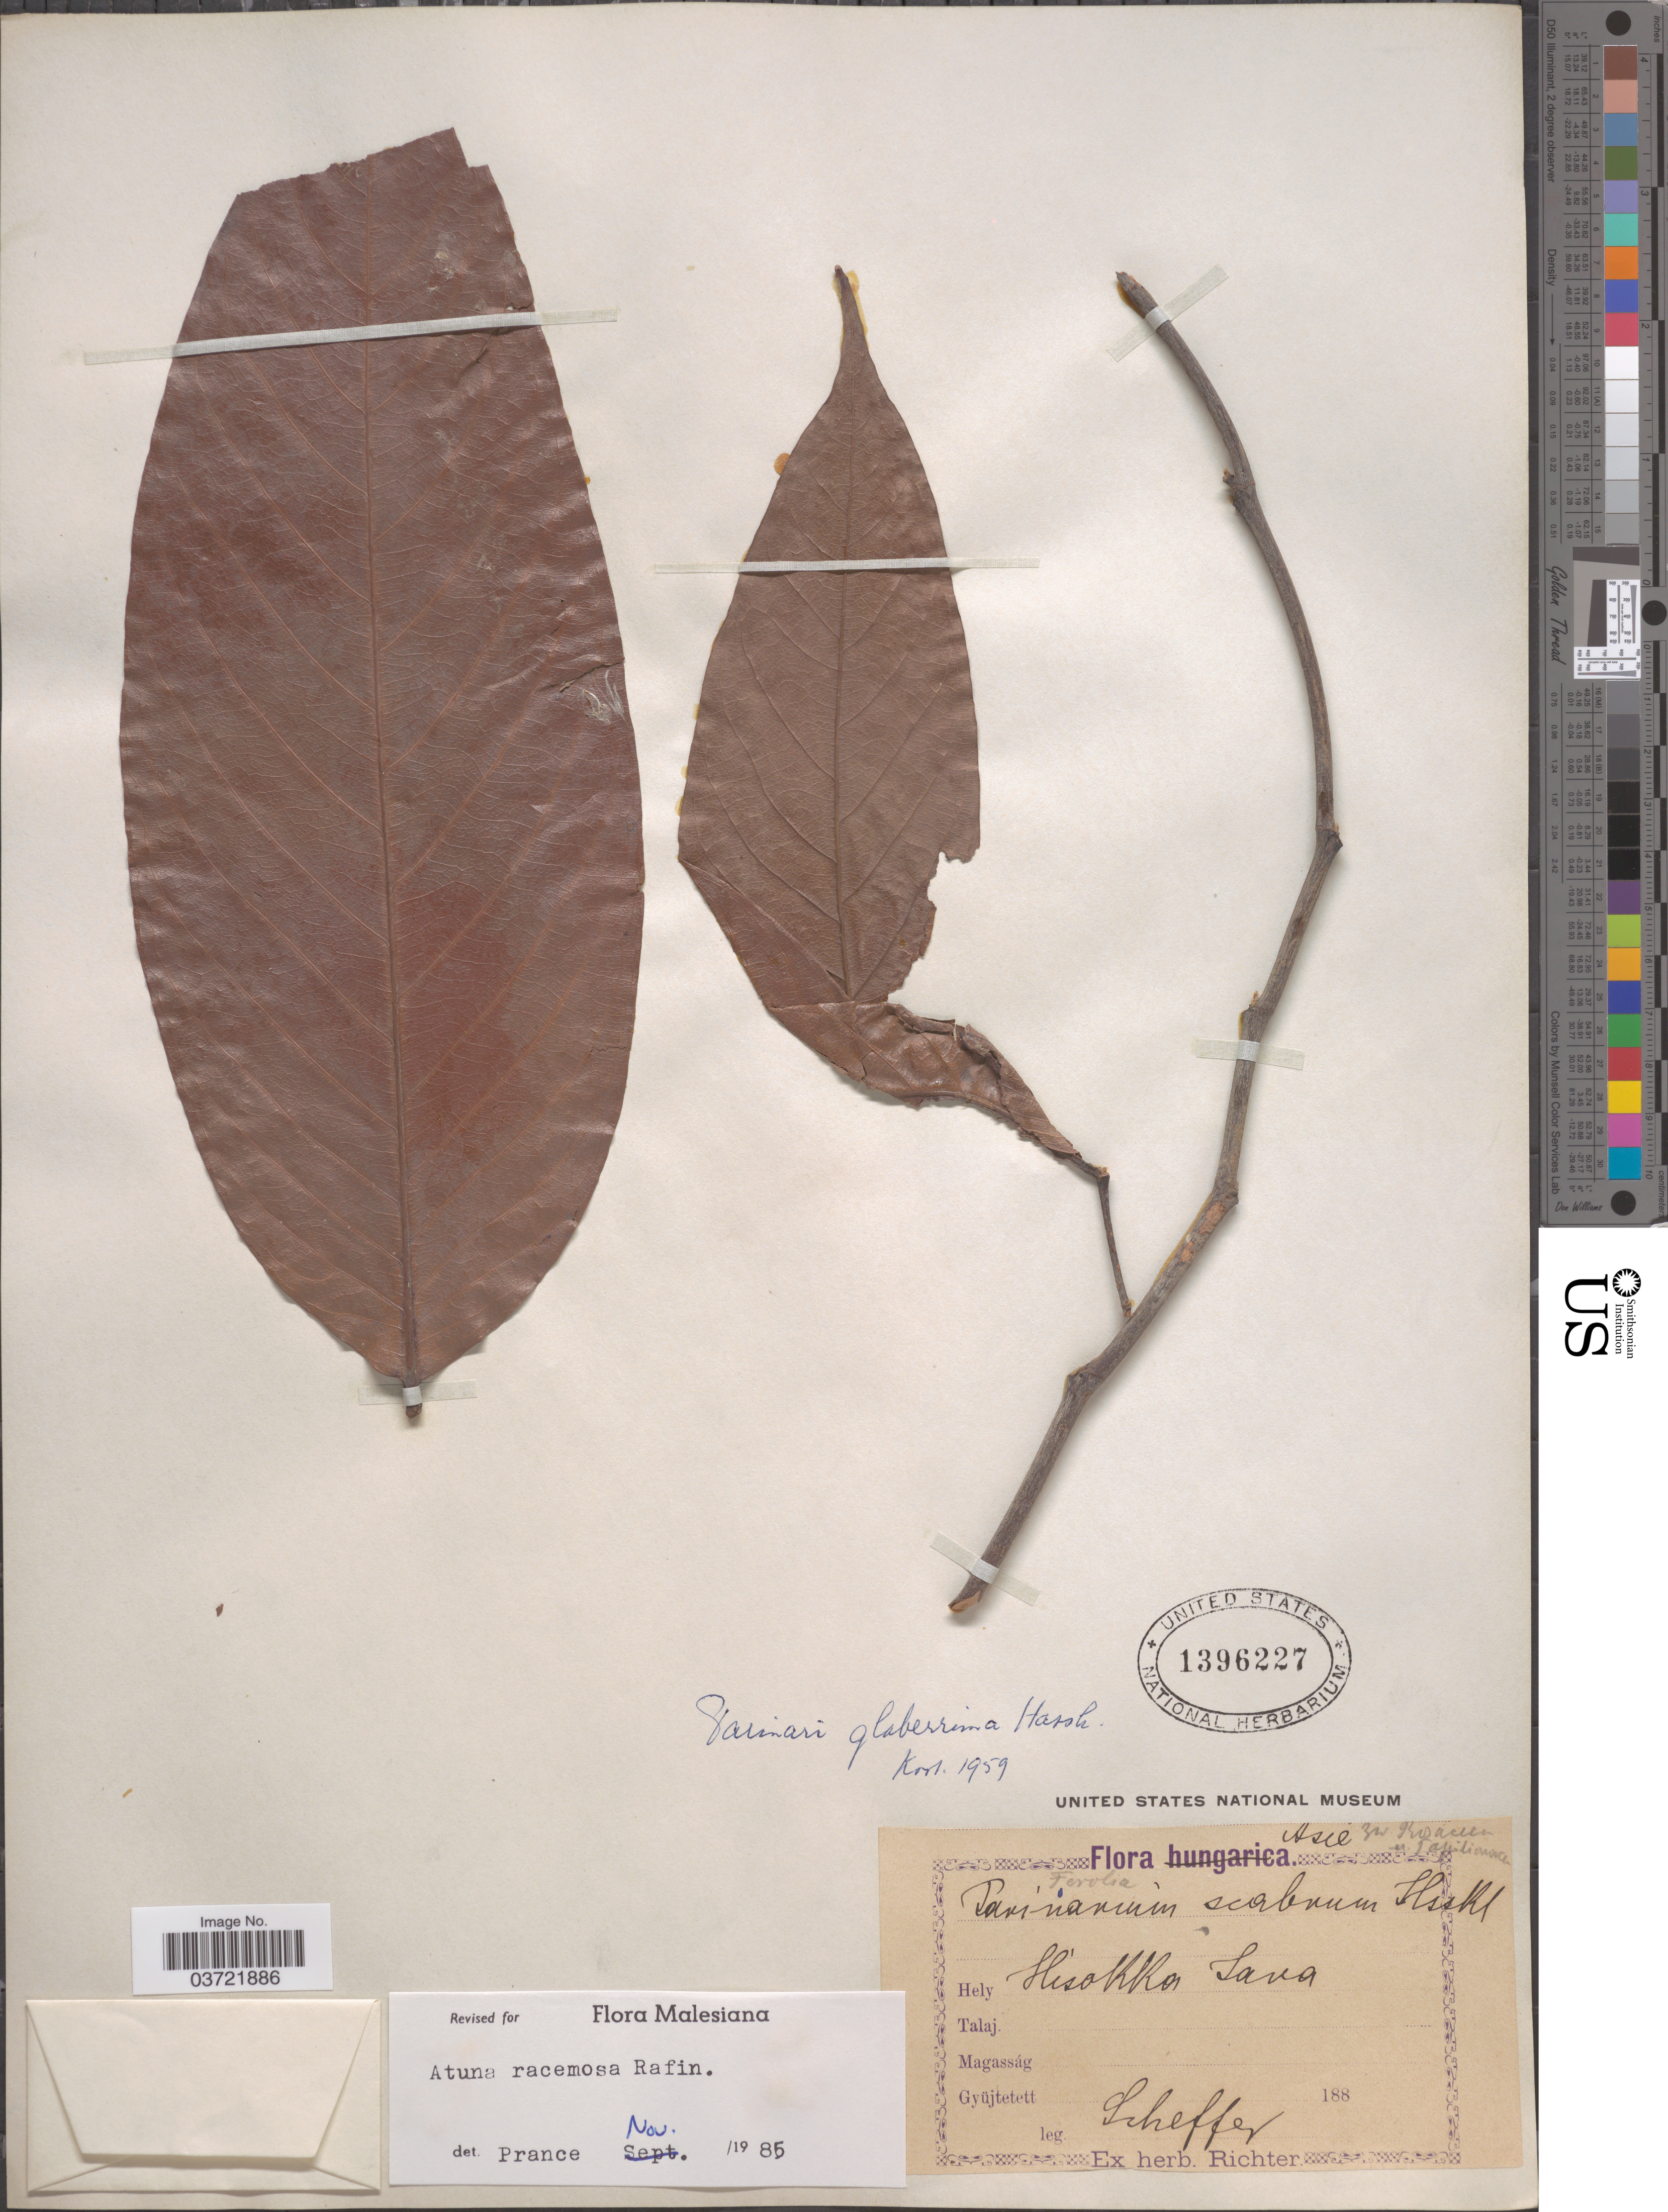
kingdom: Plantae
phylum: Tracheophyta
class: Magnoliopsida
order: Malpighiales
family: Chrysobalanaceae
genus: Atuna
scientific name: Atuna racemosa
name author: Raf.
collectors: Scheffer, --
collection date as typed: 188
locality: Asie. Hisokka Lava. [interpreted]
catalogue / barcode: US 1396227